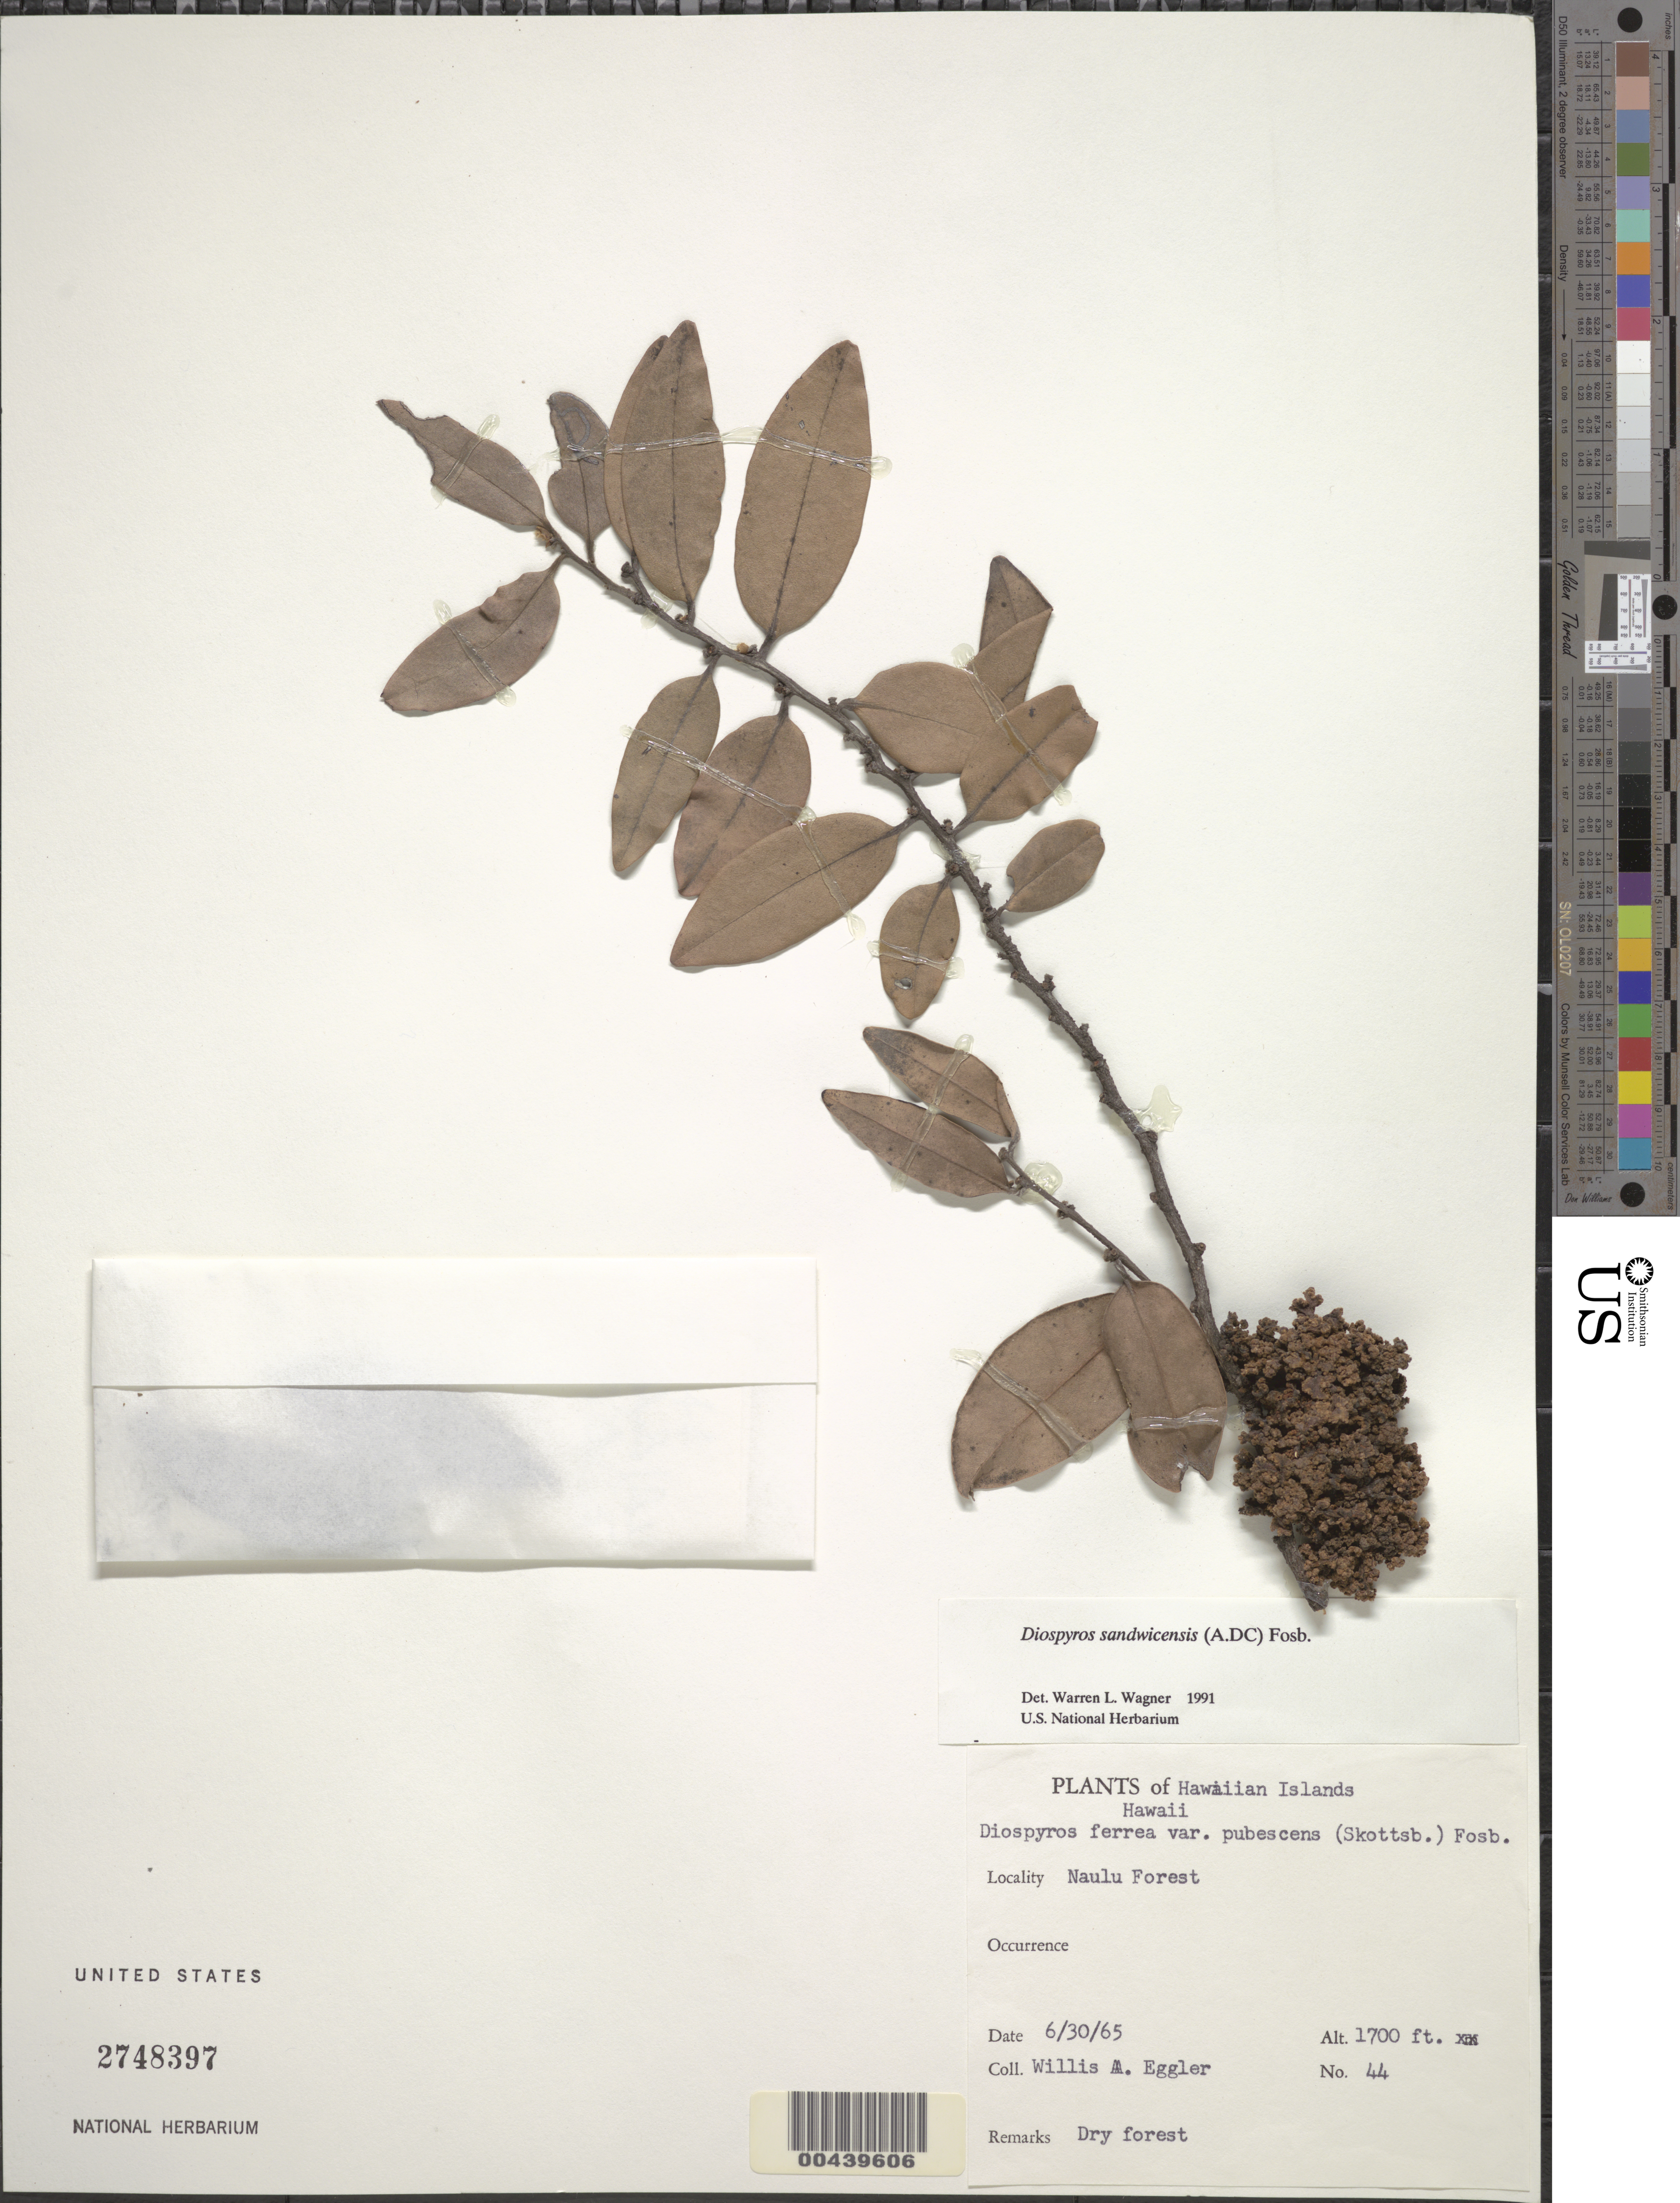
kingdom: Plantae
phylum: Tracheophyta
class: Magnoliopsida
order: Ericales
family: Ebenaceae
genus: Diospyros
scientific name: Diospyros sandwicensis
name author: (A. DC.) Fosberg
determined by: Wagner, W. L., (BOT), Smithsonian Institution - National Museum of Natural History (UNITED STATES)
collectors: W. A. Eggler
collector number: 44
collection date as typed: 30 Jun 1965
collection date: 1965-06-30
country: United States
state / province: Hawaii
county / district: Hawaii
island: Hawaii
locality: Naulu Forest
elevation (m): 518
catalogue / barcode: US 2748397